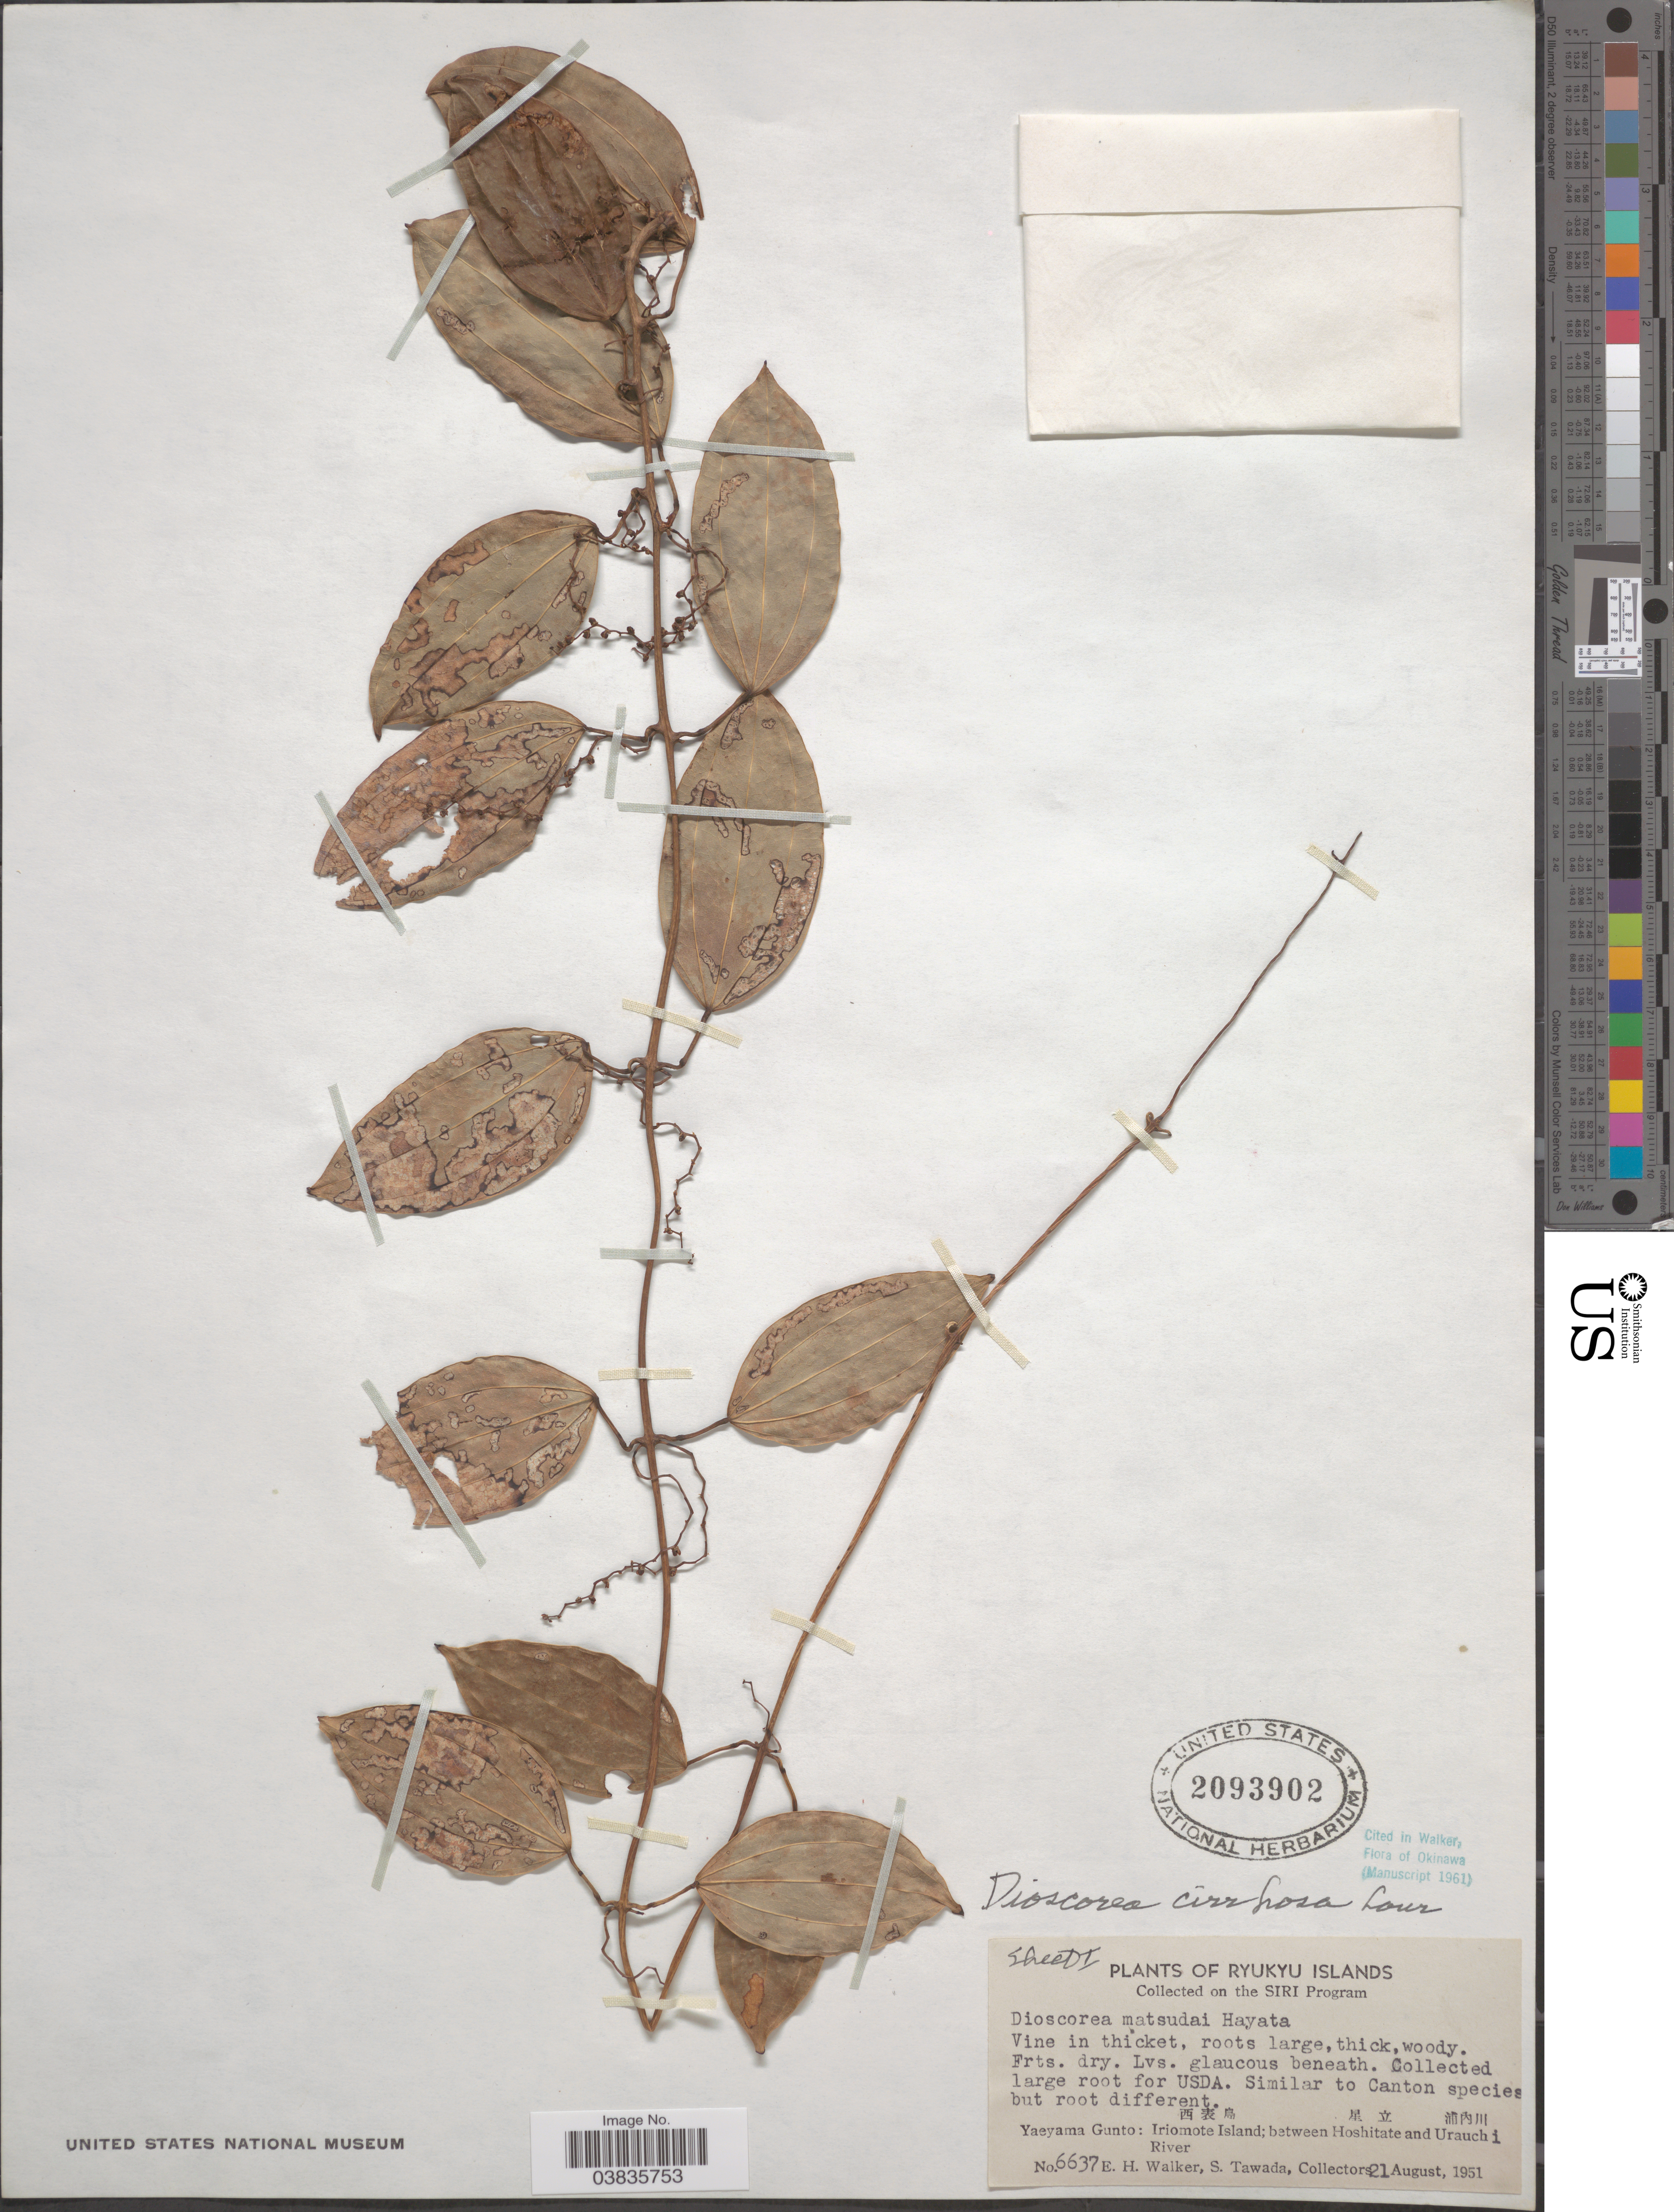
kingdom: Plantae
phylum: Tracheophyta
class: Liliopsida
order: Dioscoreales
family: Dioscoreaceae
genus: Dioscorea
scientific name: Dioscorea cirrhosa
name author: Lour.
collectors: E. H. Walker & S. Tawada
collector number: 6637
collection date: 1951-08-21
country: Japan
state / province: Okinawa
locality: Ryukyu Islands. X. Yaeyama Gunto: Iriomote Island; between Hoshitate and Urachi River.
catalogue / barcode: US 2093902